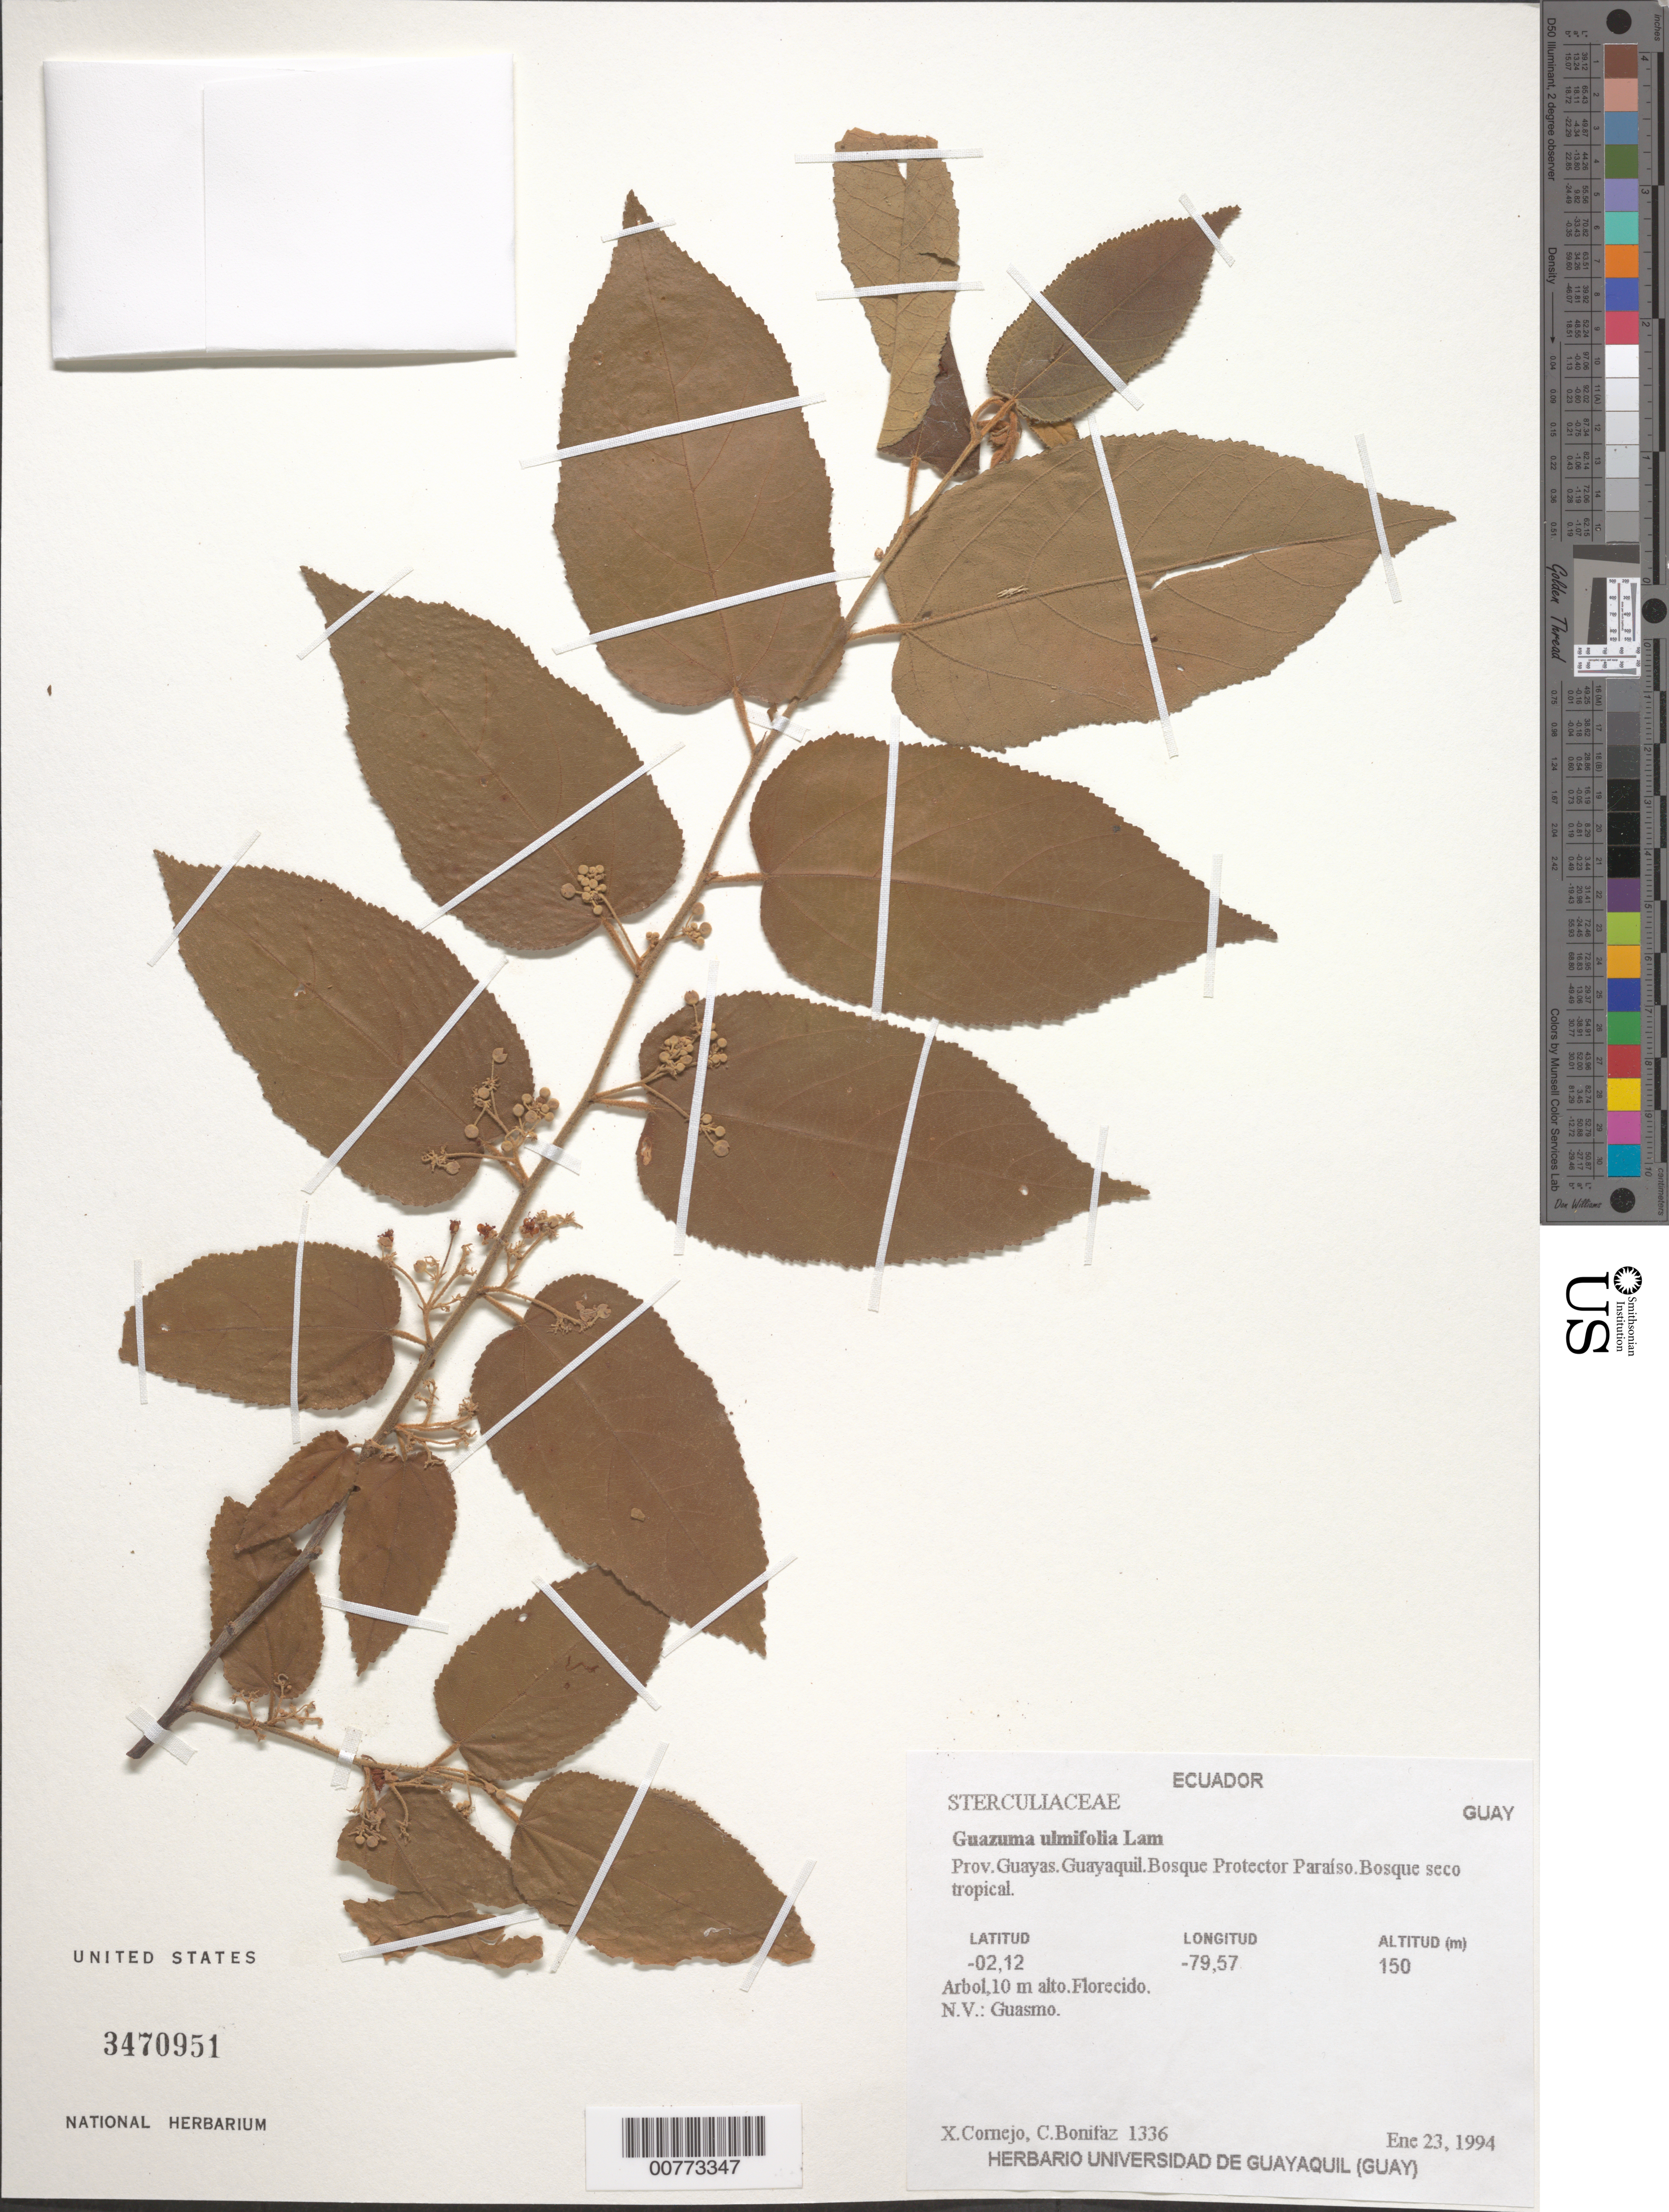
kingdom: Plantae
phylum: Tracheophyta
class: Magnoliopsida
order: Malvales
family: Malvaceae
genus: Guazuma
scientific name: Guazuma ulmifolia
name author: Lam.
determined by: Cornejo, X. F.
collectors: X. F. Cornejo & C. Bonitáz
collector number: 1336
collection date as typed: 23 Jan 1994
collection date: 1994-01-23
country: Ecuador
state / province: Guayas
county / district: Guayaquil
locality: Bosque Protector Paraíso.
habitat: Bosque seco tropical.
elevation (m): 150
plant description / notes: Common name: Guasmo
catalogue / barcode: US 3470951